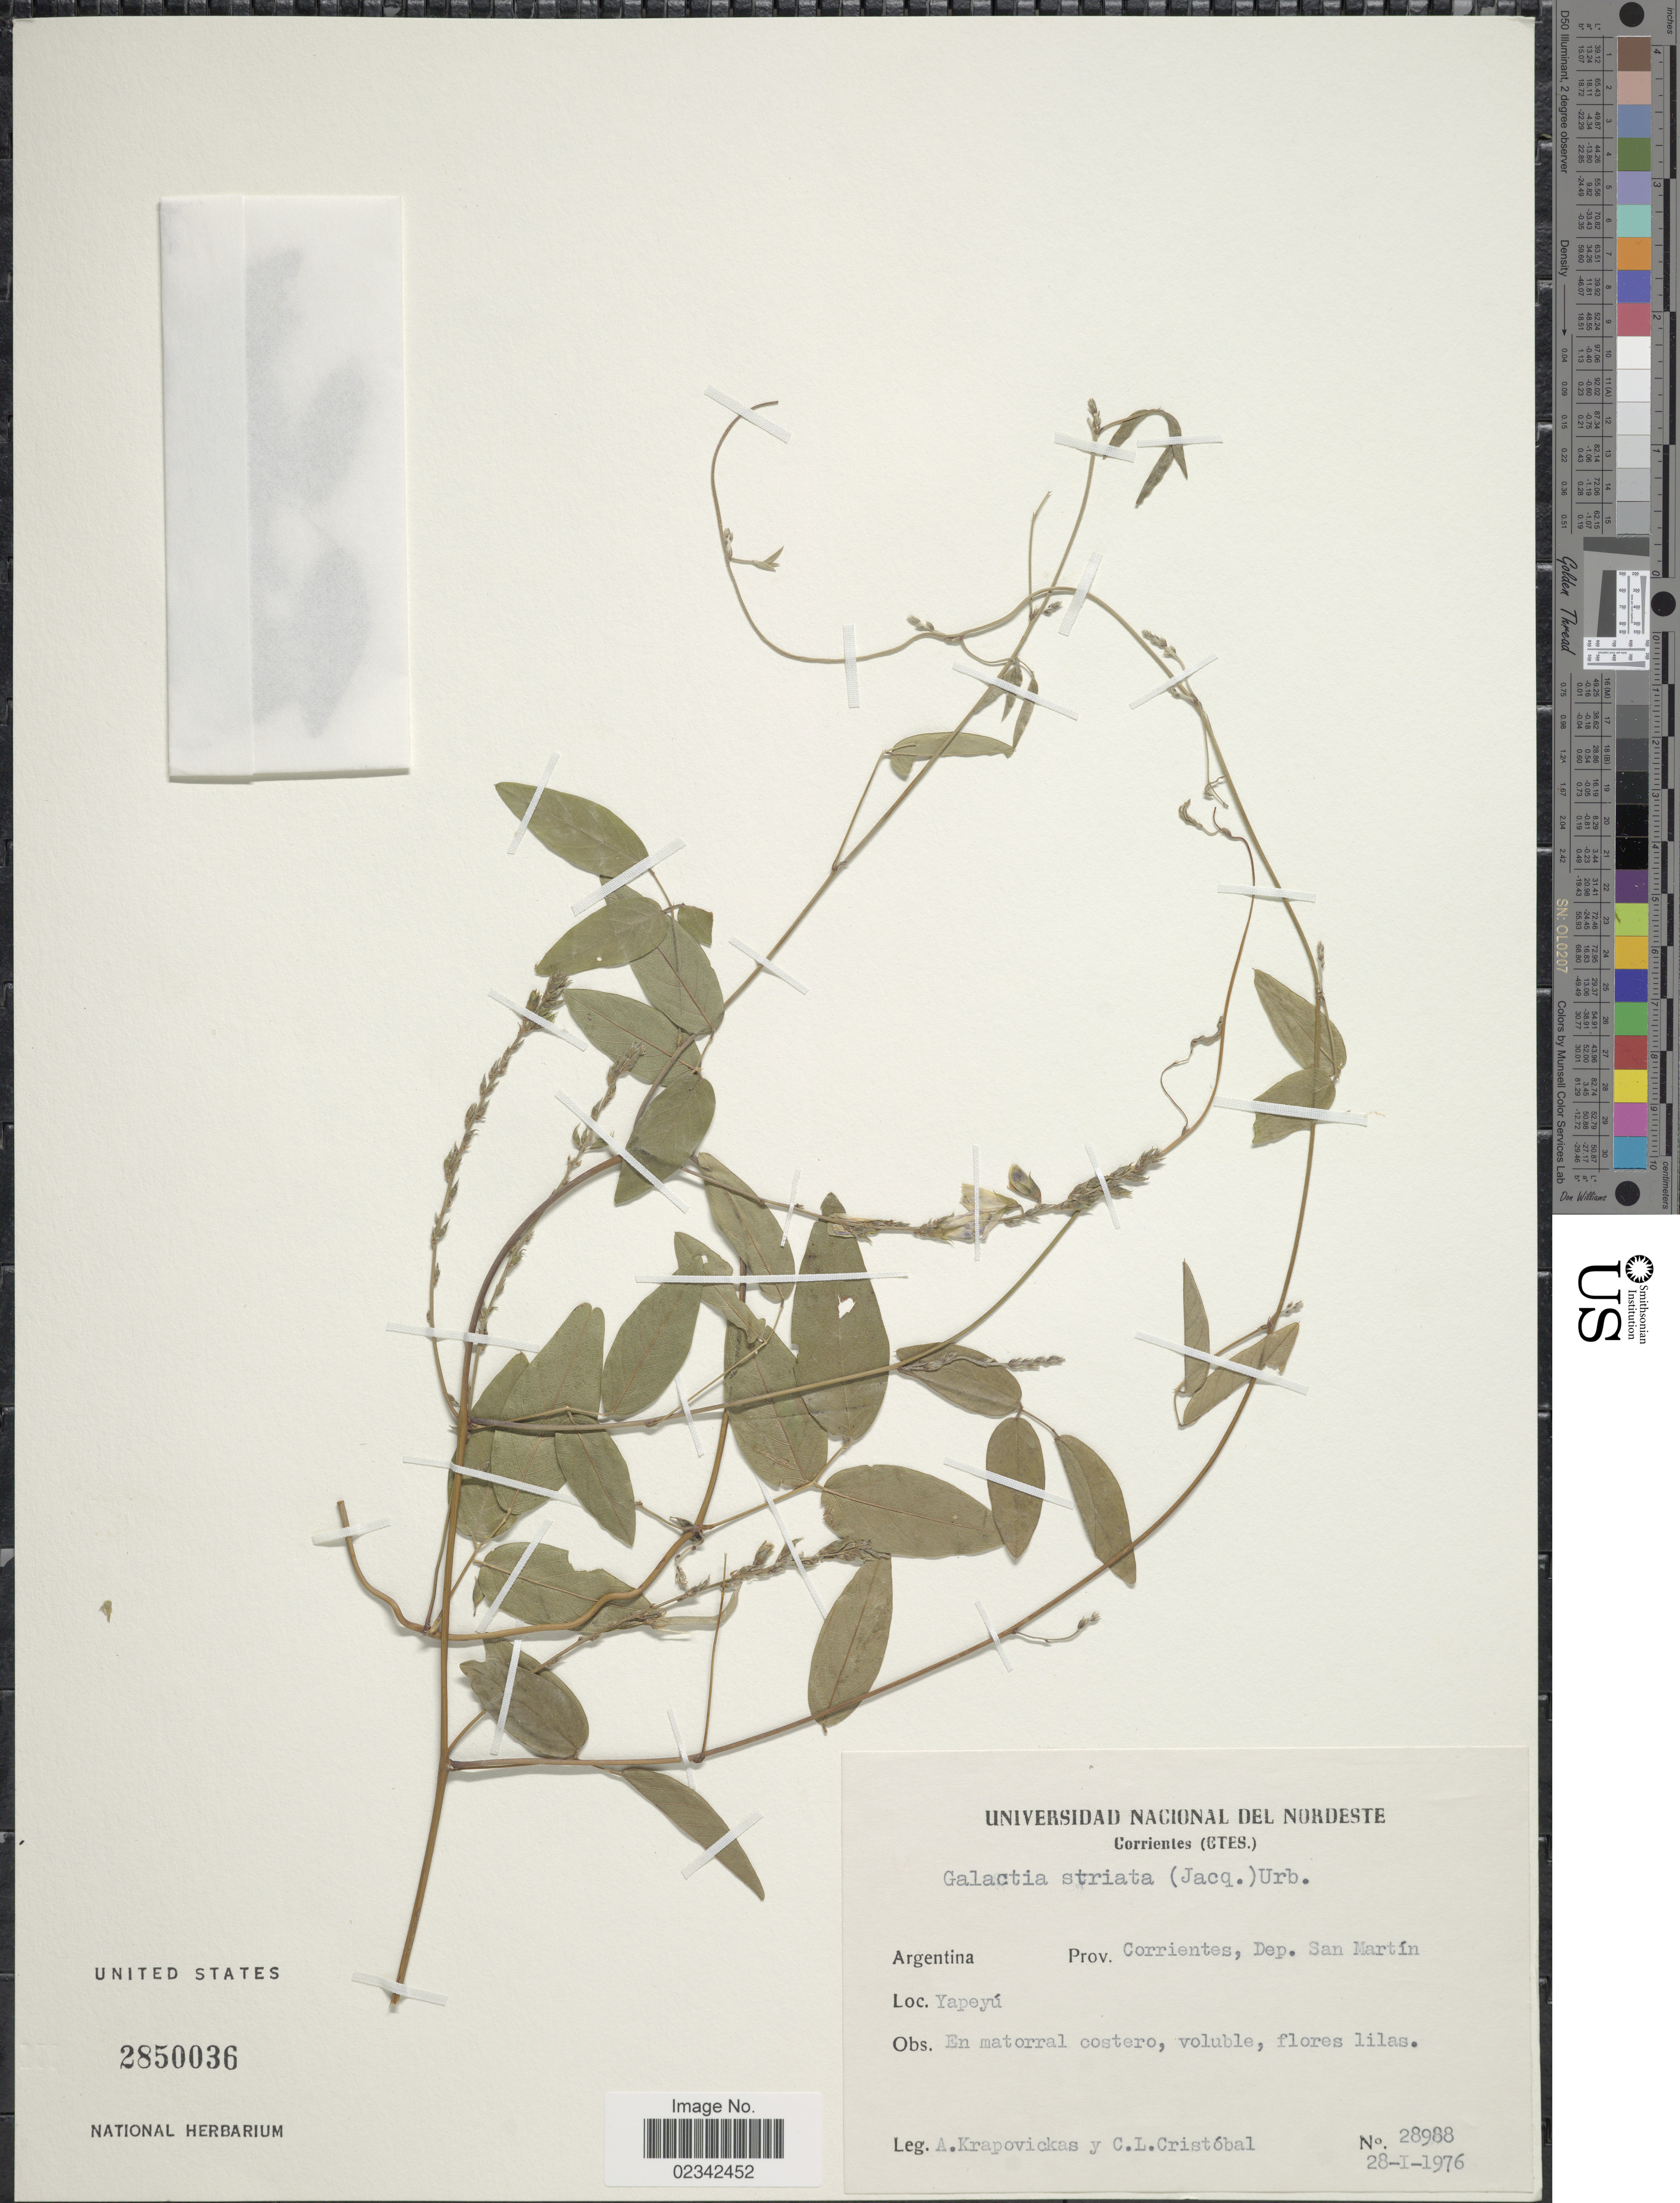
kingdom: Plantae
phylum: Tracheophyta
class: Magnoliopsida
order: Fabales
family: Fabaceae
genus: Galactia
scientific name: Galactia striata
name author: (Jacq.) Urb.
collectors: A. Krapovickas & C. L. Cristóbal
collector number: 28988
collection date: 1976-01-28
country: Argentina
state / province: Corrientes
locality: Dep. San Martin, Yapeyu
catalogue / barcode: US 2850036